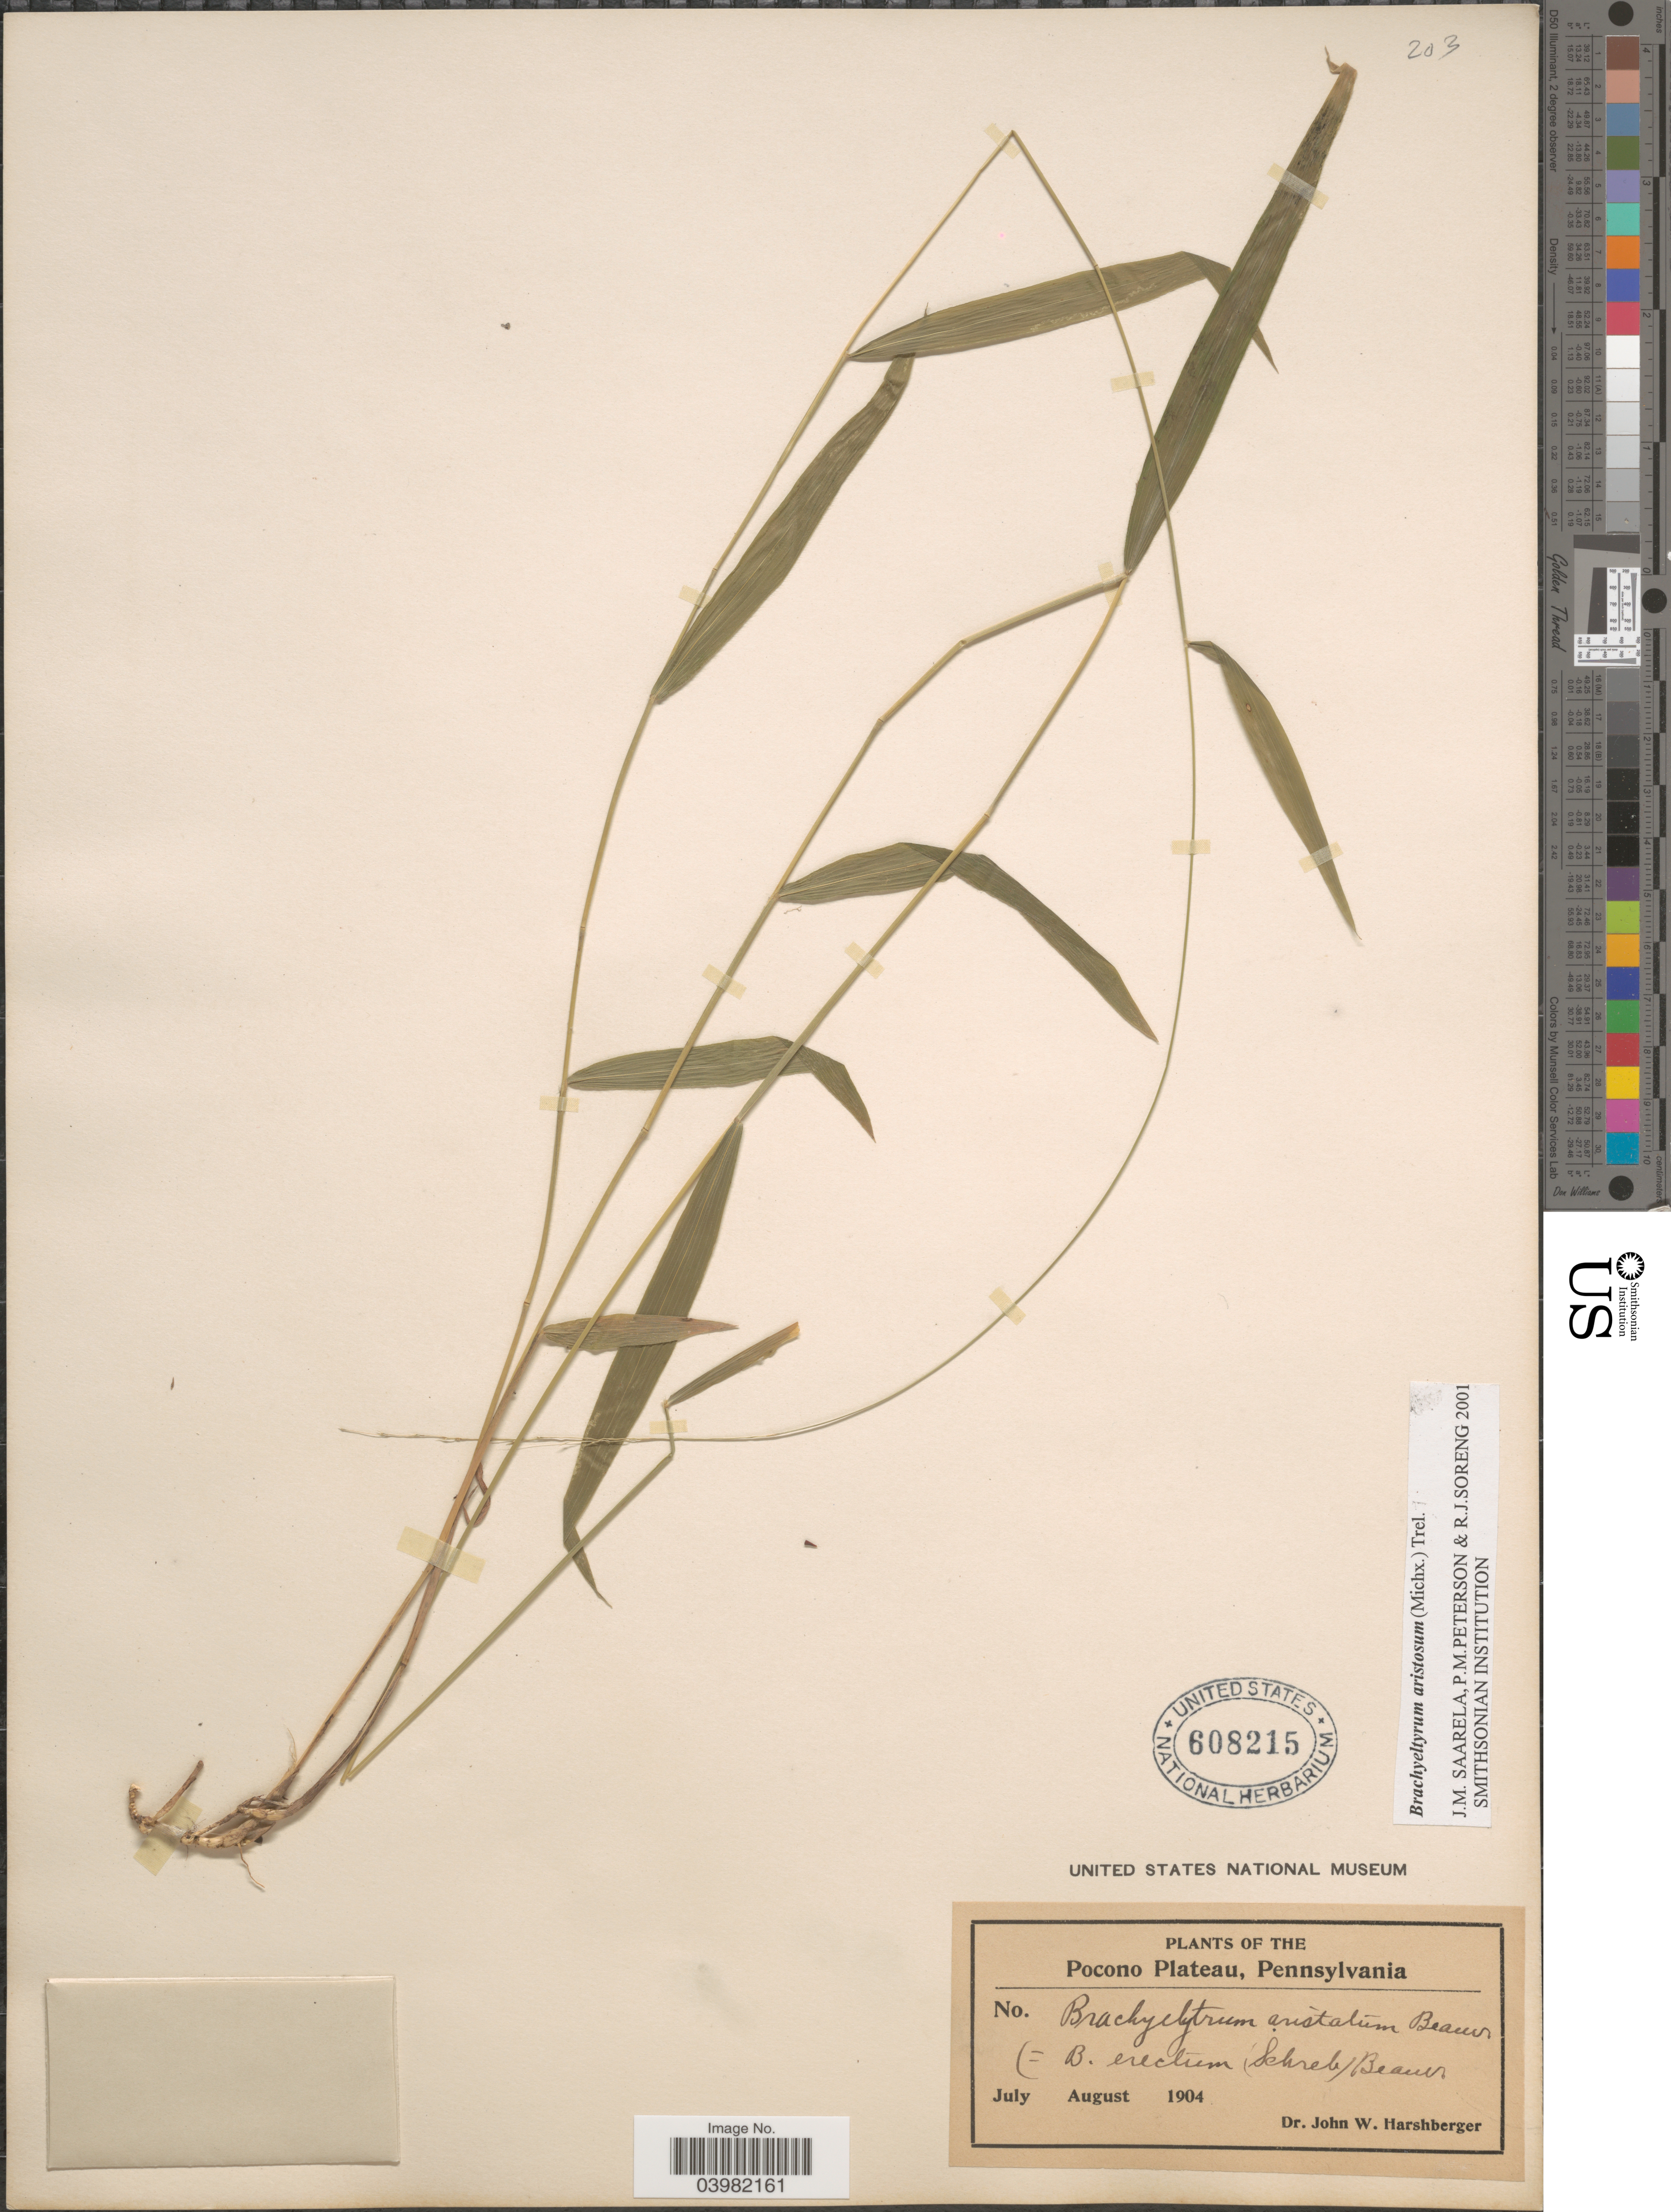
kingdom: Plantae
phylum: Tracheophyta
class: Liliopsida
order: Poales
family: Poaceae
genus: Brachyelytrum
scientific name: Brachyelytrum aristosum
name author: (Michx.) P. Beauv. ex Trel.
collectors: J. W. Harshberger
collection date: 1904-07/1904-08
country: United States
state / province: Pennsylvania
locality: The Pocono Plateau.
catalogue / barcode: US 608215